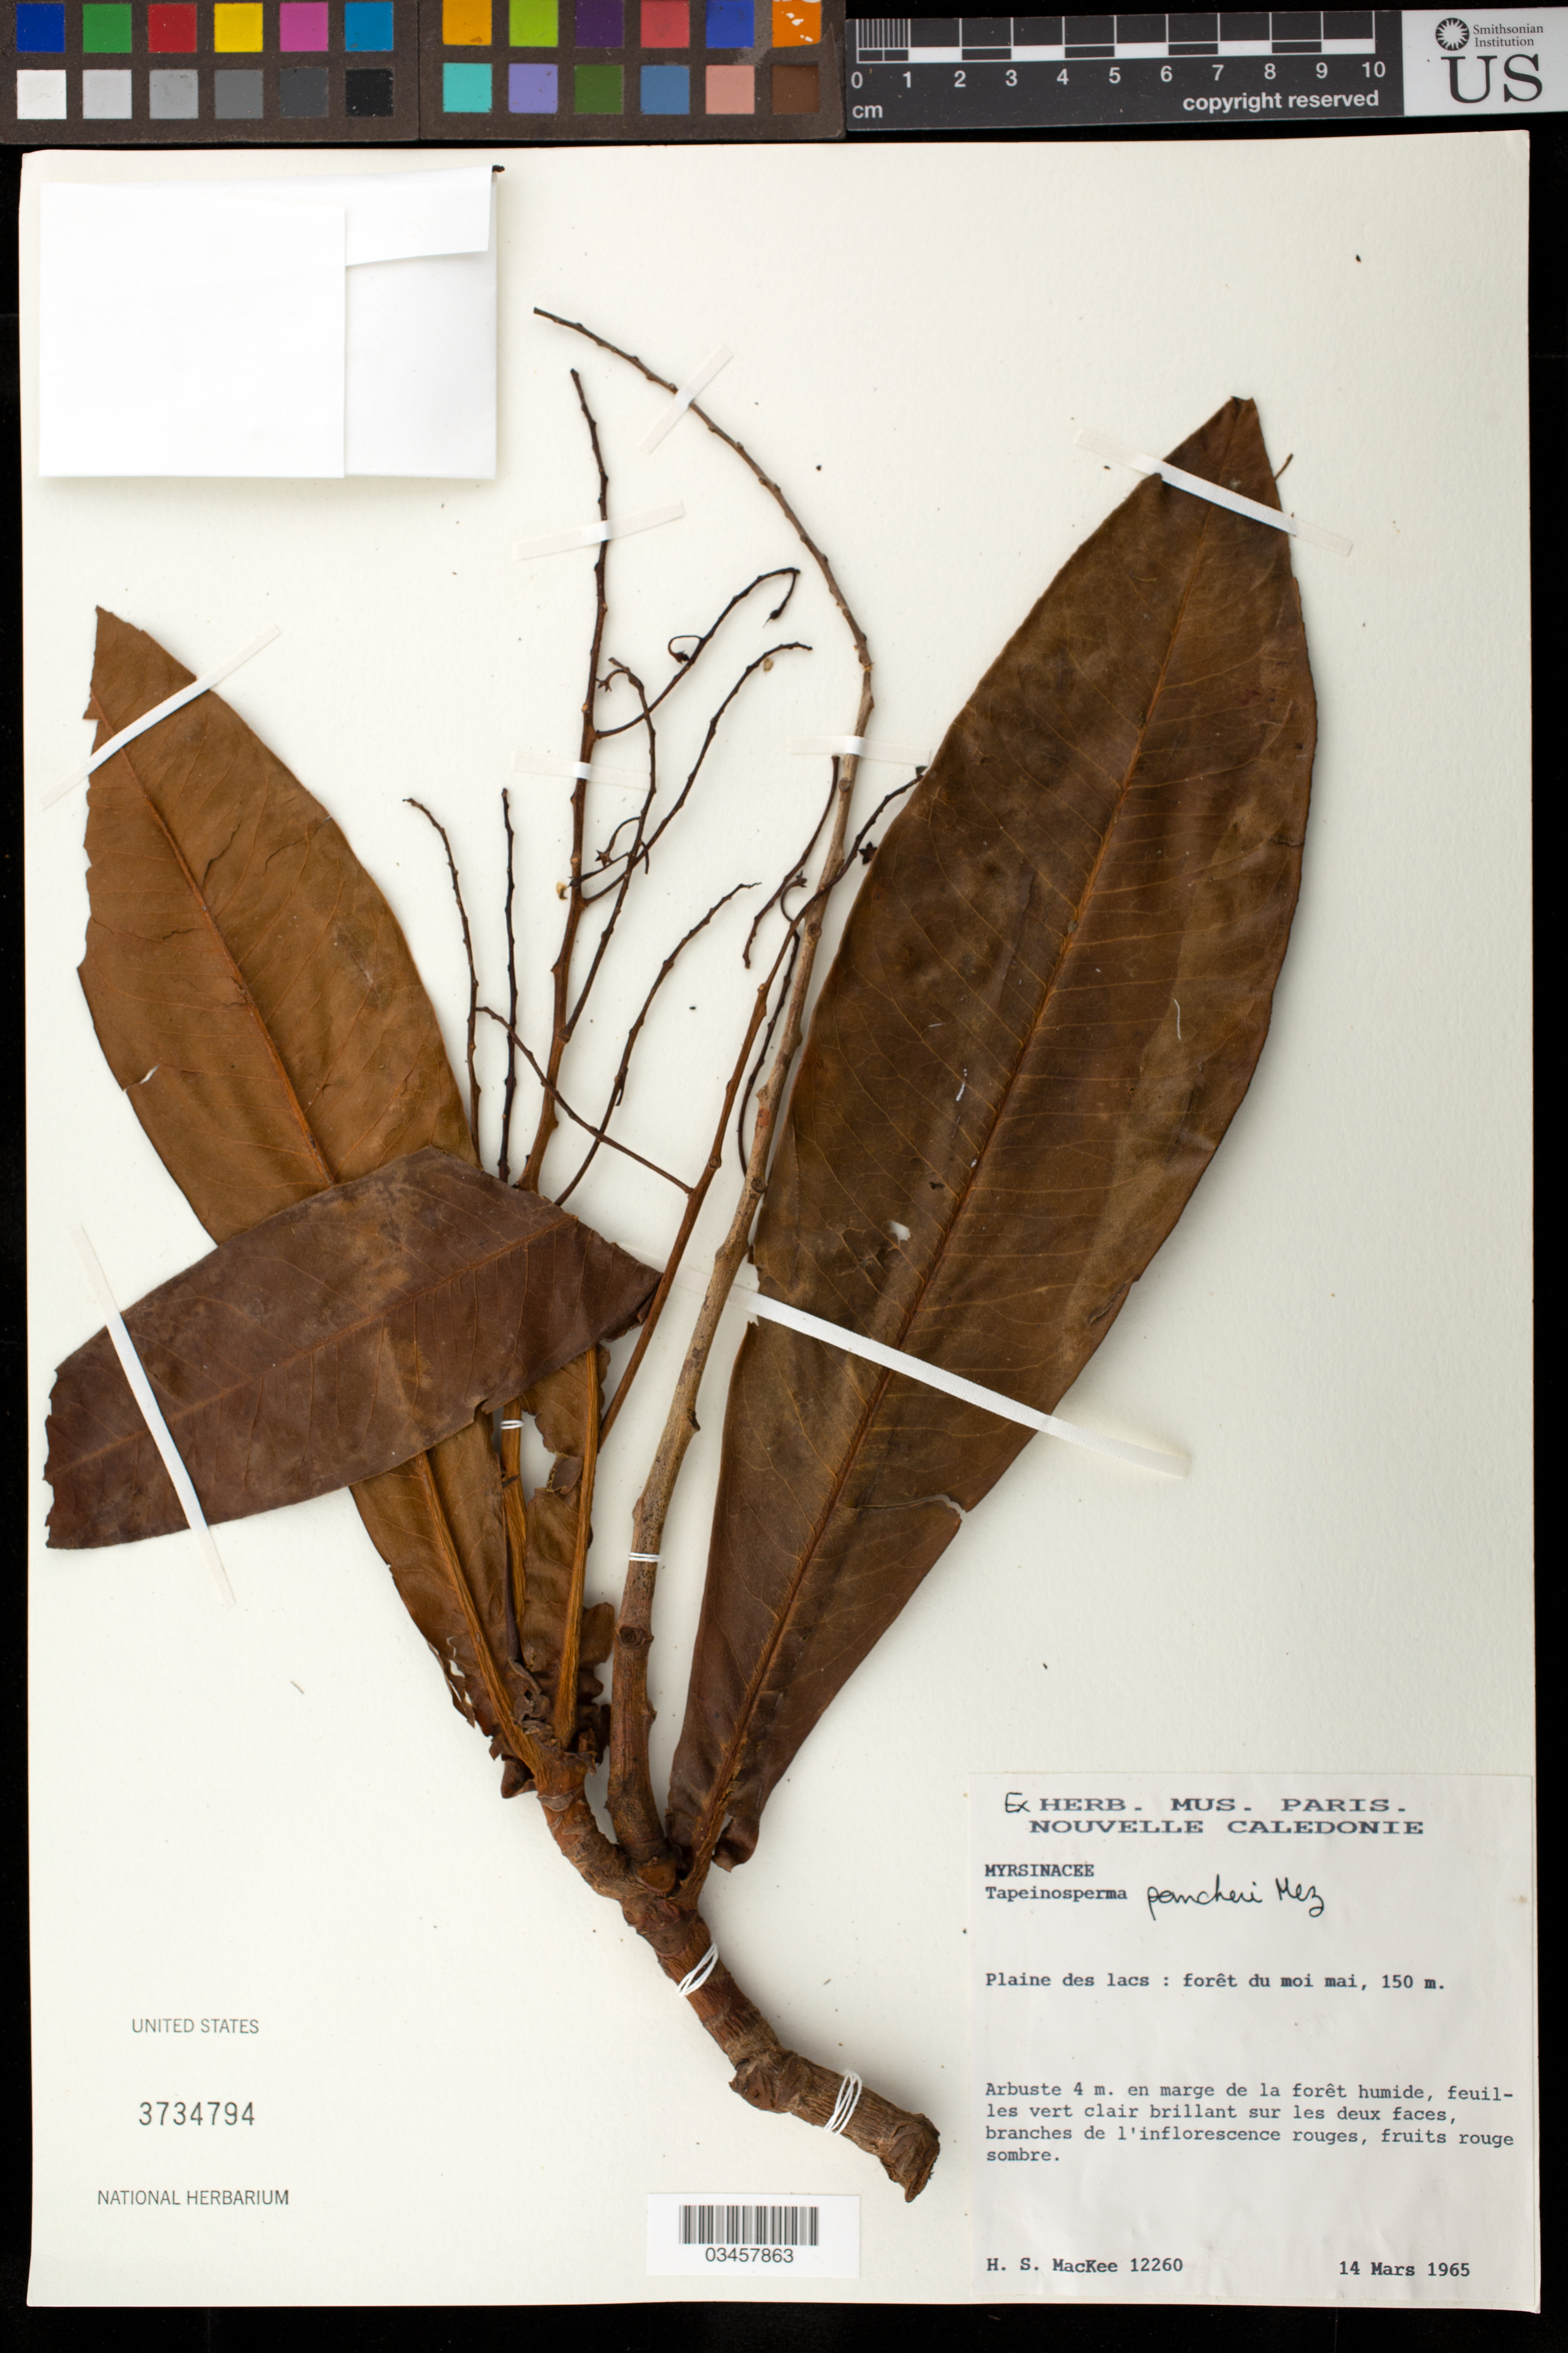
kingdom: Plantae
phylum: Tracheophyta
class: Magnoliopsida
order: Ericales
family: Primulaceae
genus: Tapeinosperma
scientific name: Tapeinosperma pancheri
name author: Mez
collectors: M. Mackee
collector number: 12260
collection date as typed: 14 Mar 1965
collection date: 1965-03-14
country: New Caledonia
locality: Plaine des lacs: foret du moi mai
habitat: en marge de la foret humide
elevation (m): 150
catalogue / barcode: US 3734794